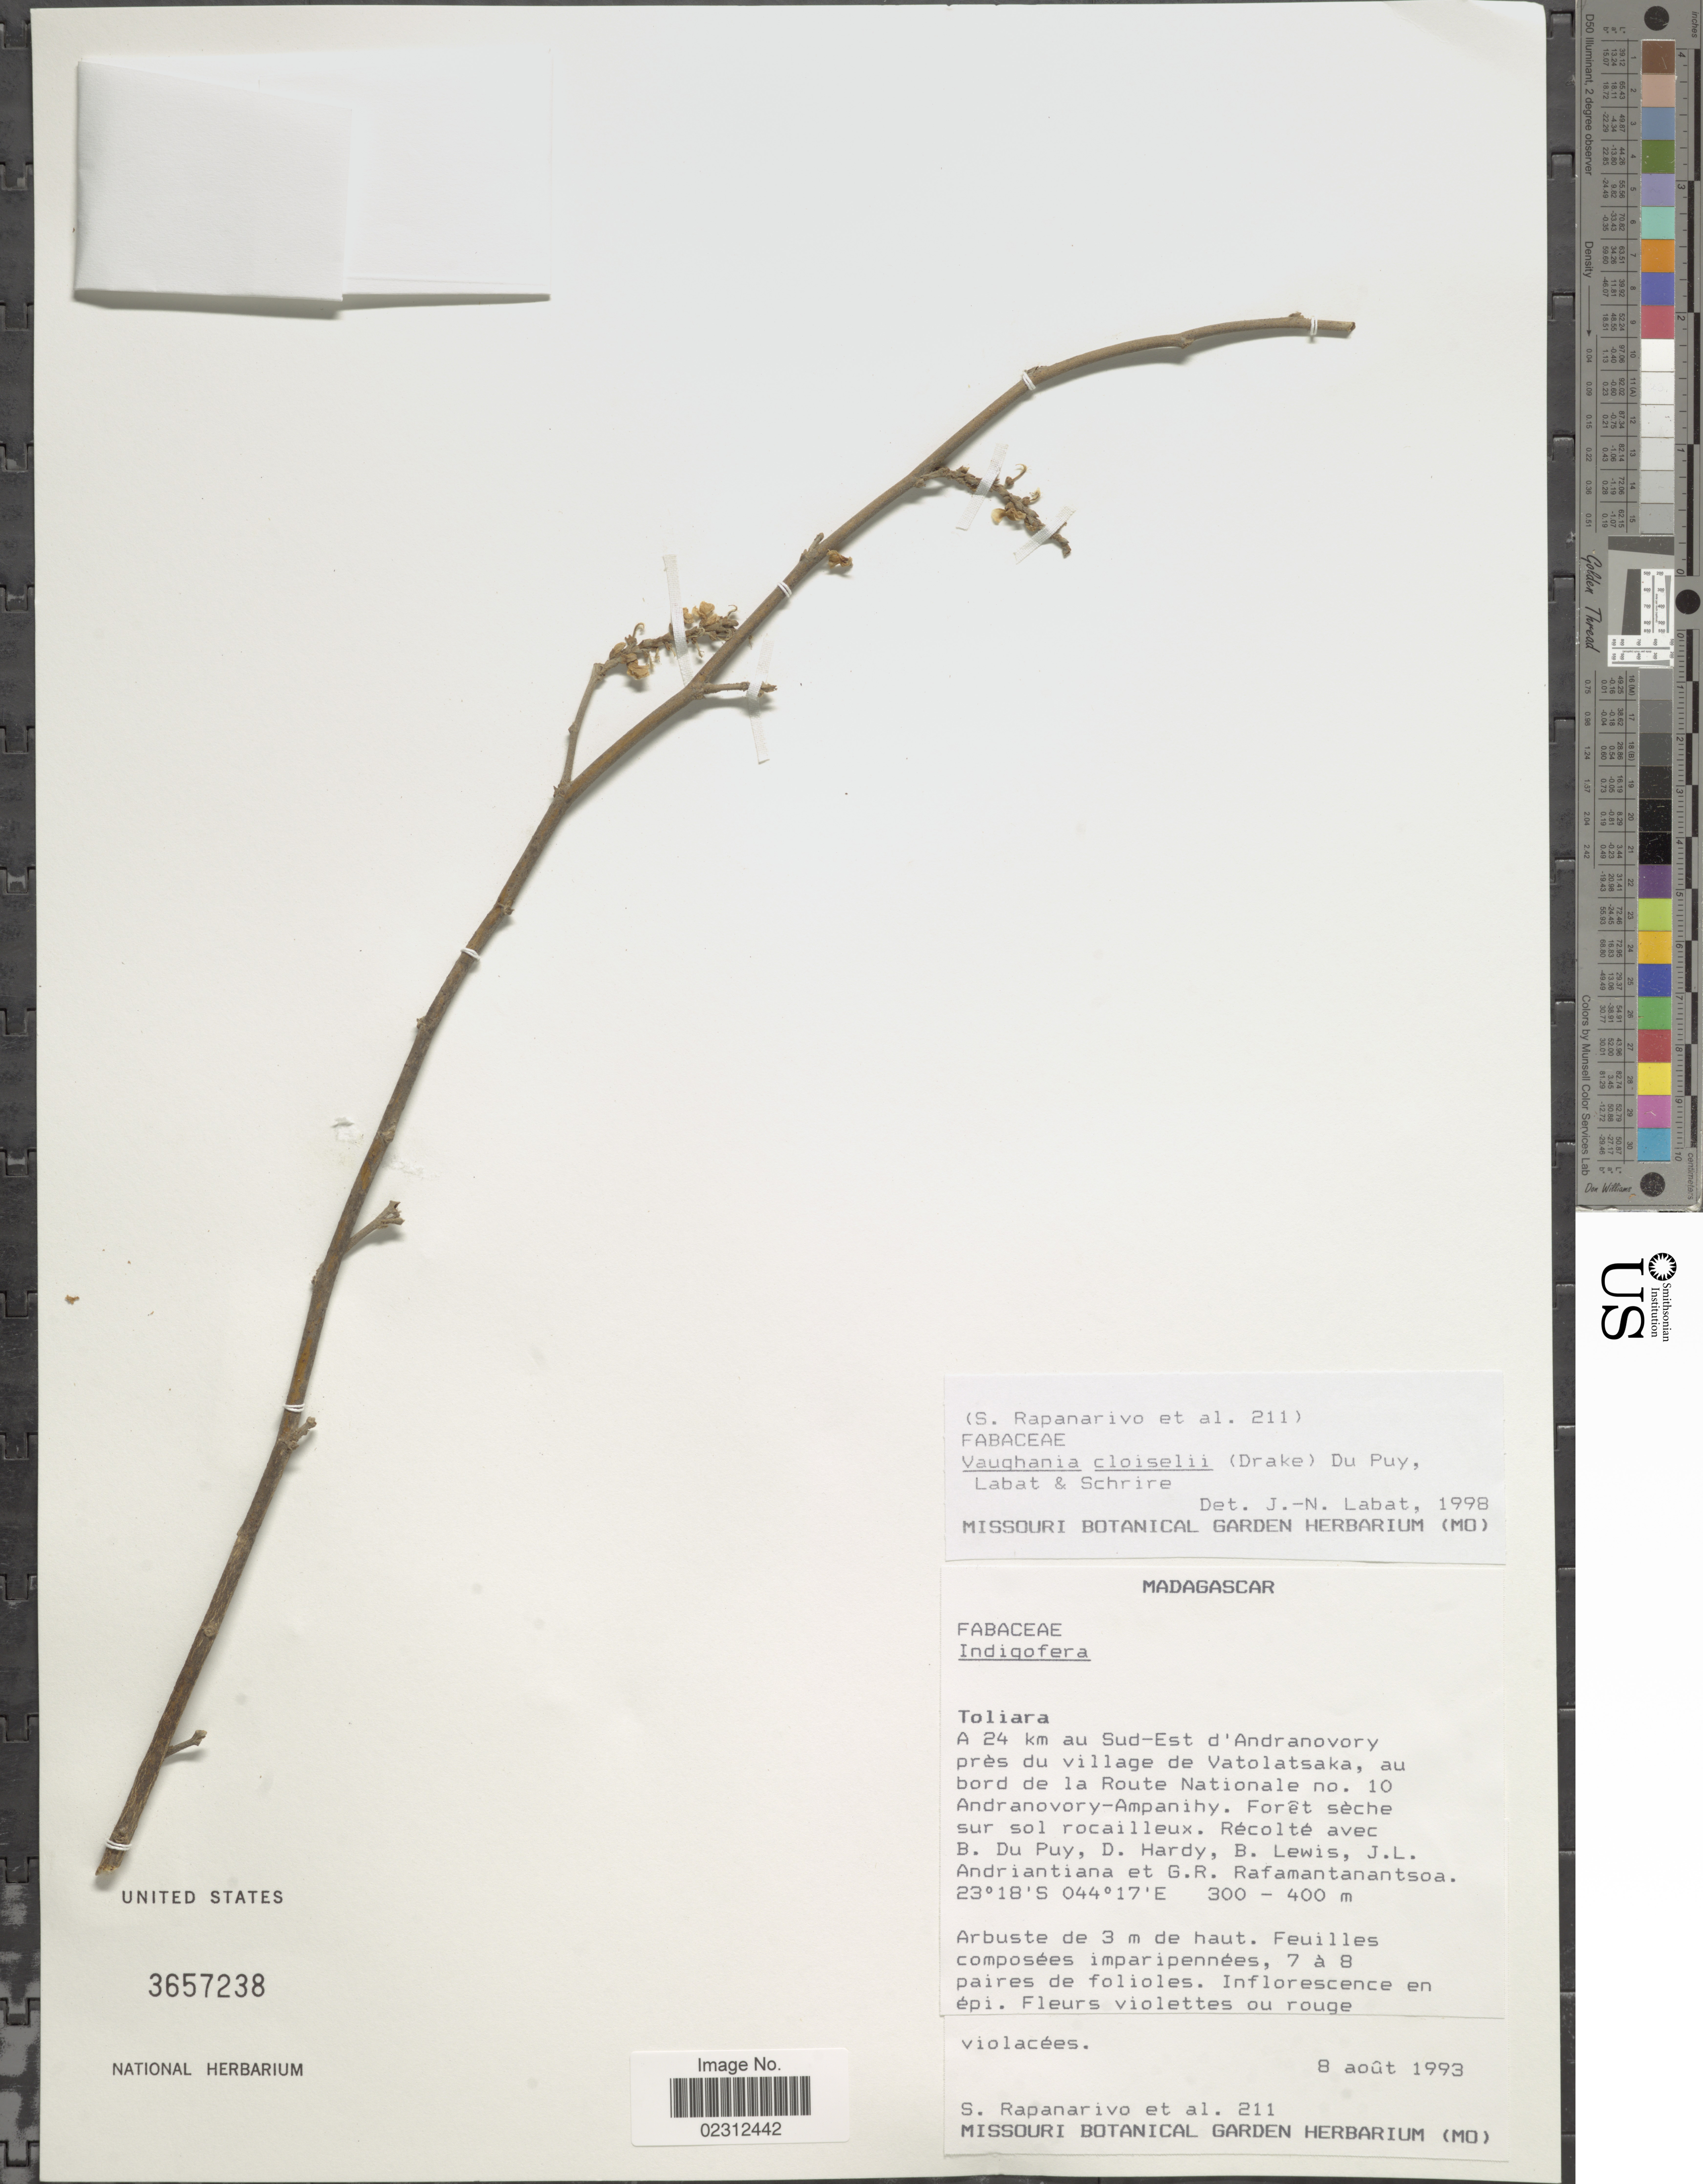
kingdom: Plantae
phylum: Tracheophyta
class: Magnoliopsida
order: Fabales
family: Fabaceae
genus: Indigofera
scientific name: Indigofera cloiselii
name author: Drake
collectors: S. Rapanarivo & et al.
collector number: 211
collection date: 1993-08-08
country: Madagascar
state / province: Atsimo-Andrefana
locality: A 24 km au Sud-Est d'Andronovory pres du village de Vatolatsaka, au bord de la Route Nationale no. 10 Andranovory-Ampanihy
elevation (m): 300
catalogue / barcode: US 3657238